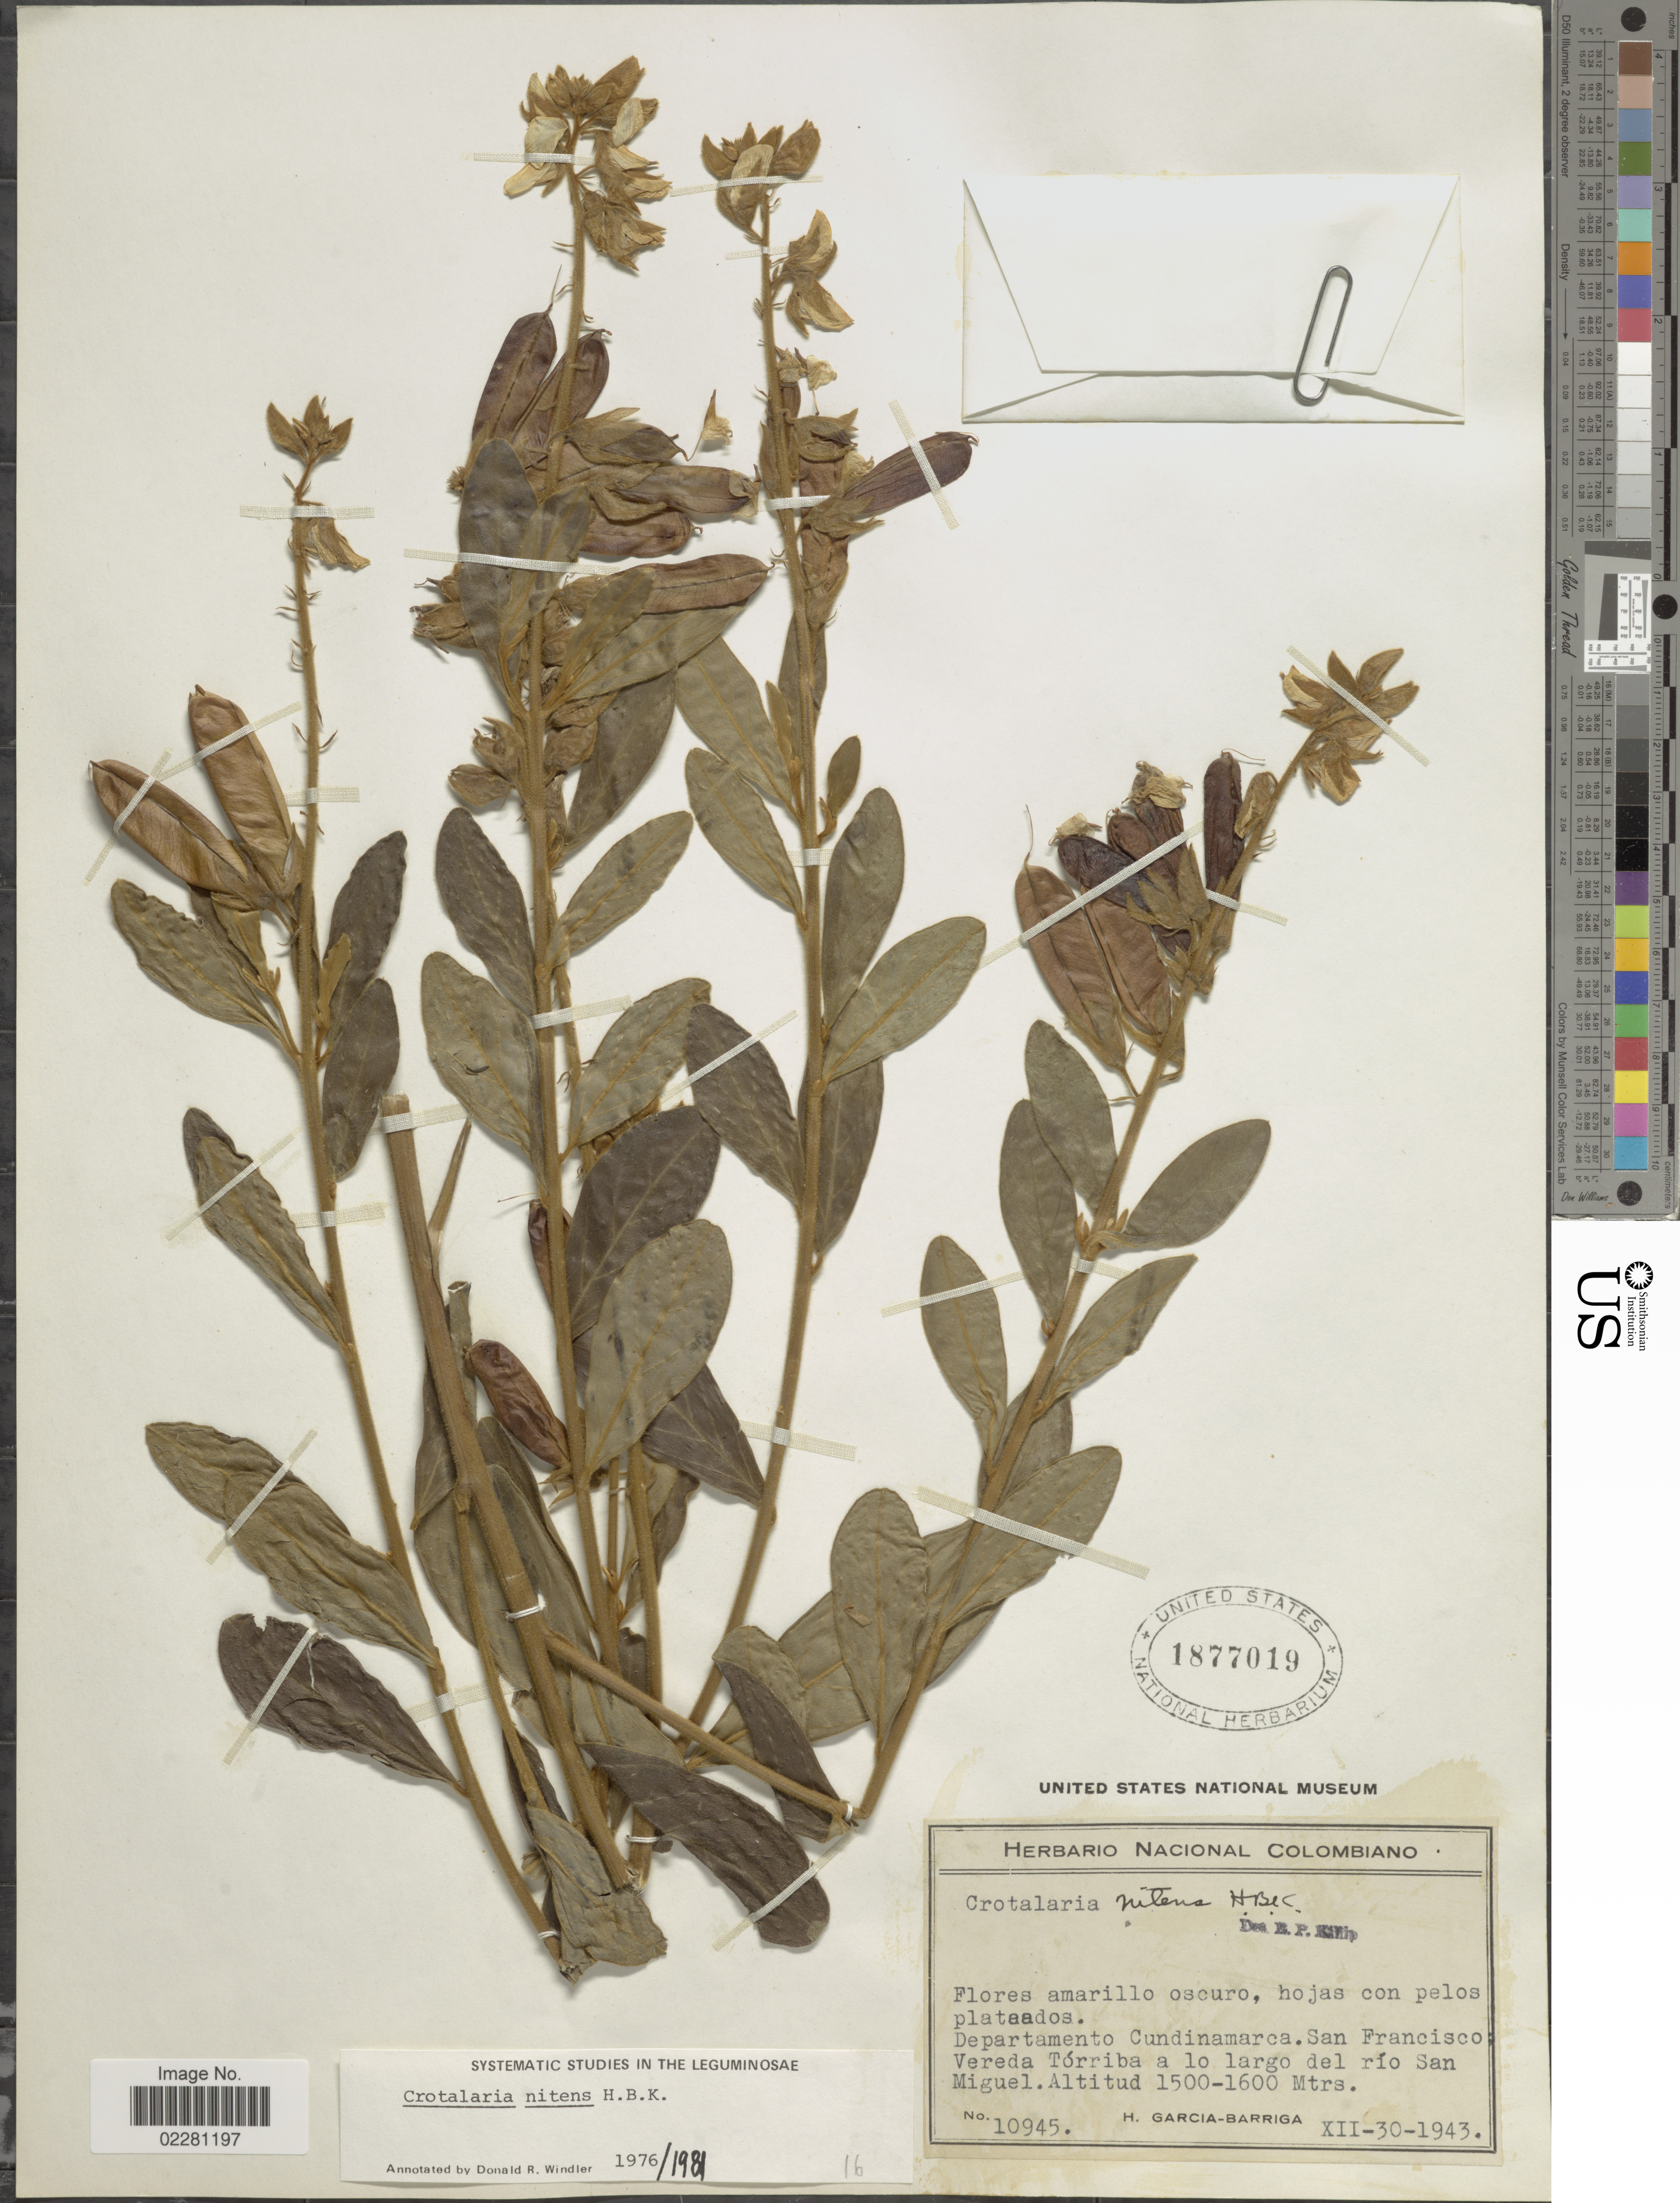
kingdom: Plantae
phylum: Tracheophyta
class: Magnoliopsida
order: Fabales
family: Fabaceae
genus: Crotalaria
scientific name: Crotalaria nitens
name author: Kunth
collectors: H. García Barriga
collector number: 10945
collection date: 1943-12-30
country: Colombia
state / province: Cundinamarca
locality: San Francisco, Vereda Torriba a lo largo del rio San Miguel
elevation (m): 1500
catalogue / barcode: US 1877019